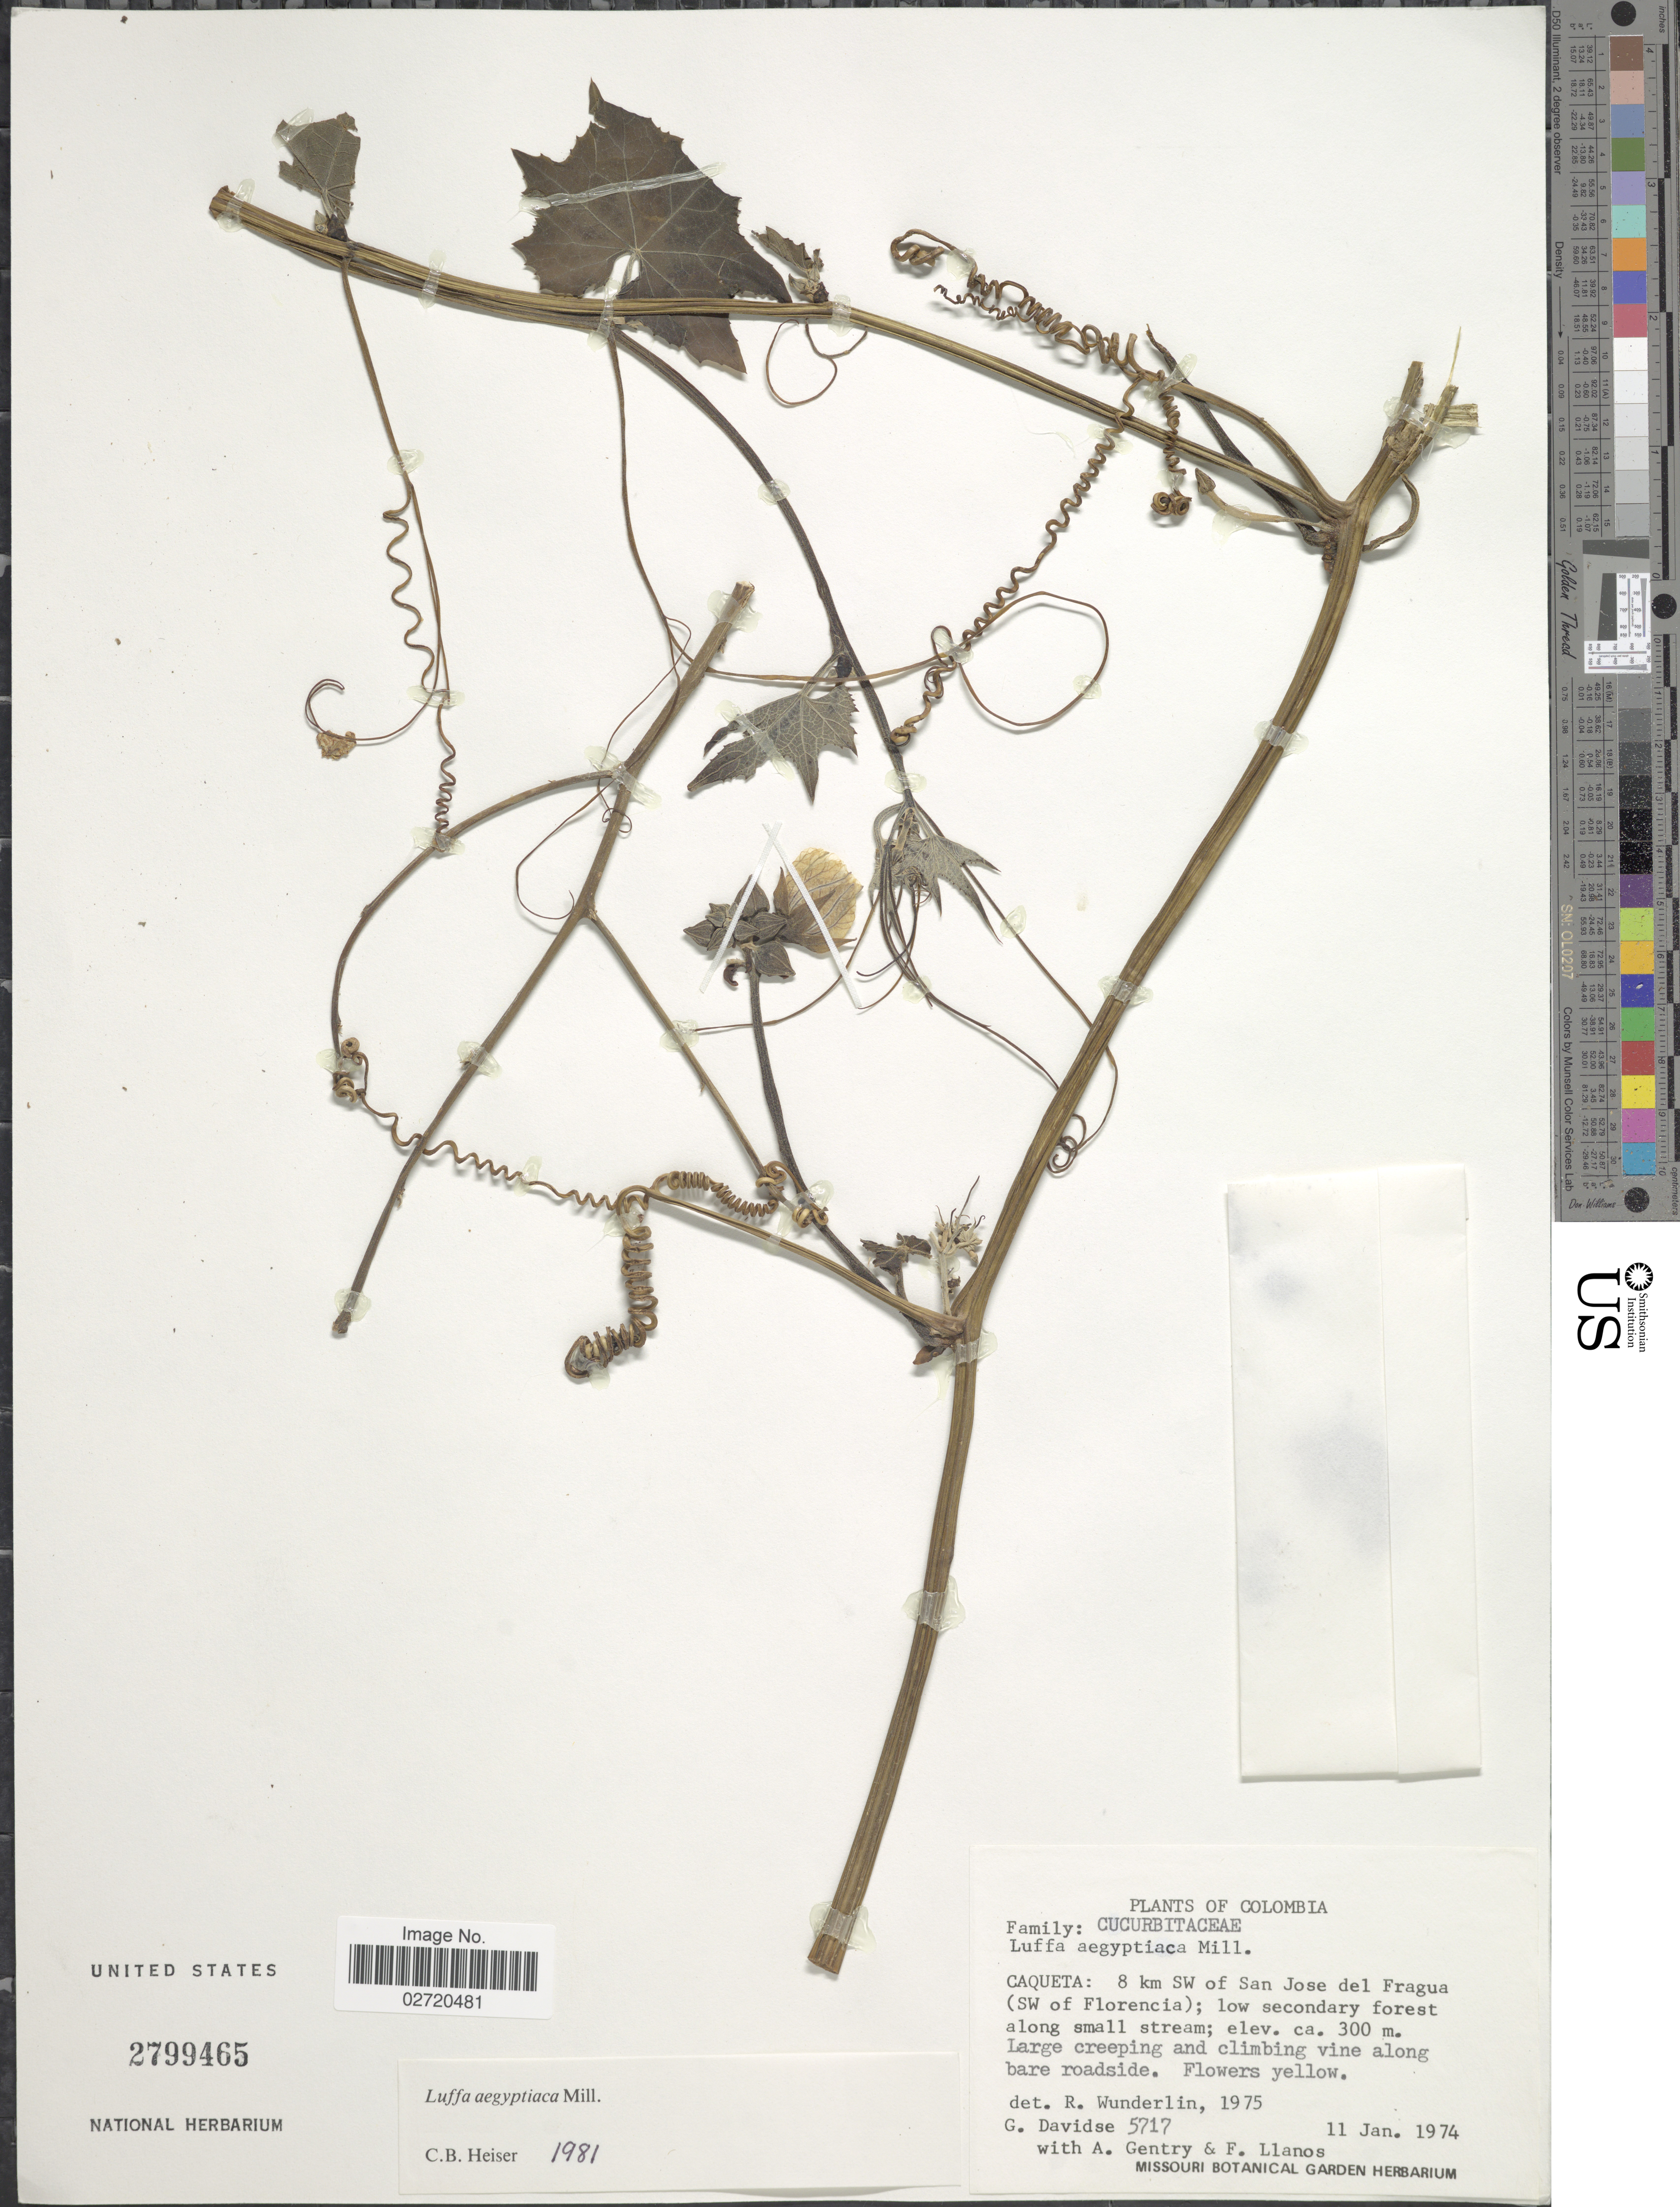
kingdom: Plantae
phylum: Tracheophyta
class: Magnoliopsida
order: Cucurbitales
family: Cucurbitaceae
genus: Luffa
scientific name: Luffa aegyptiaca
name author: Mill.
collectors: G. Davidse, A. H. Gentry & F. Llanos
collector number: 5717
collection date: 1974-01-11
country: Colombia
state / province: Caquetá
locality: Caqueta: 8 km SW of San Jose del Fragua (SW of Florencia)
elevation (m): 300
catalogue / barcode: US 2799465